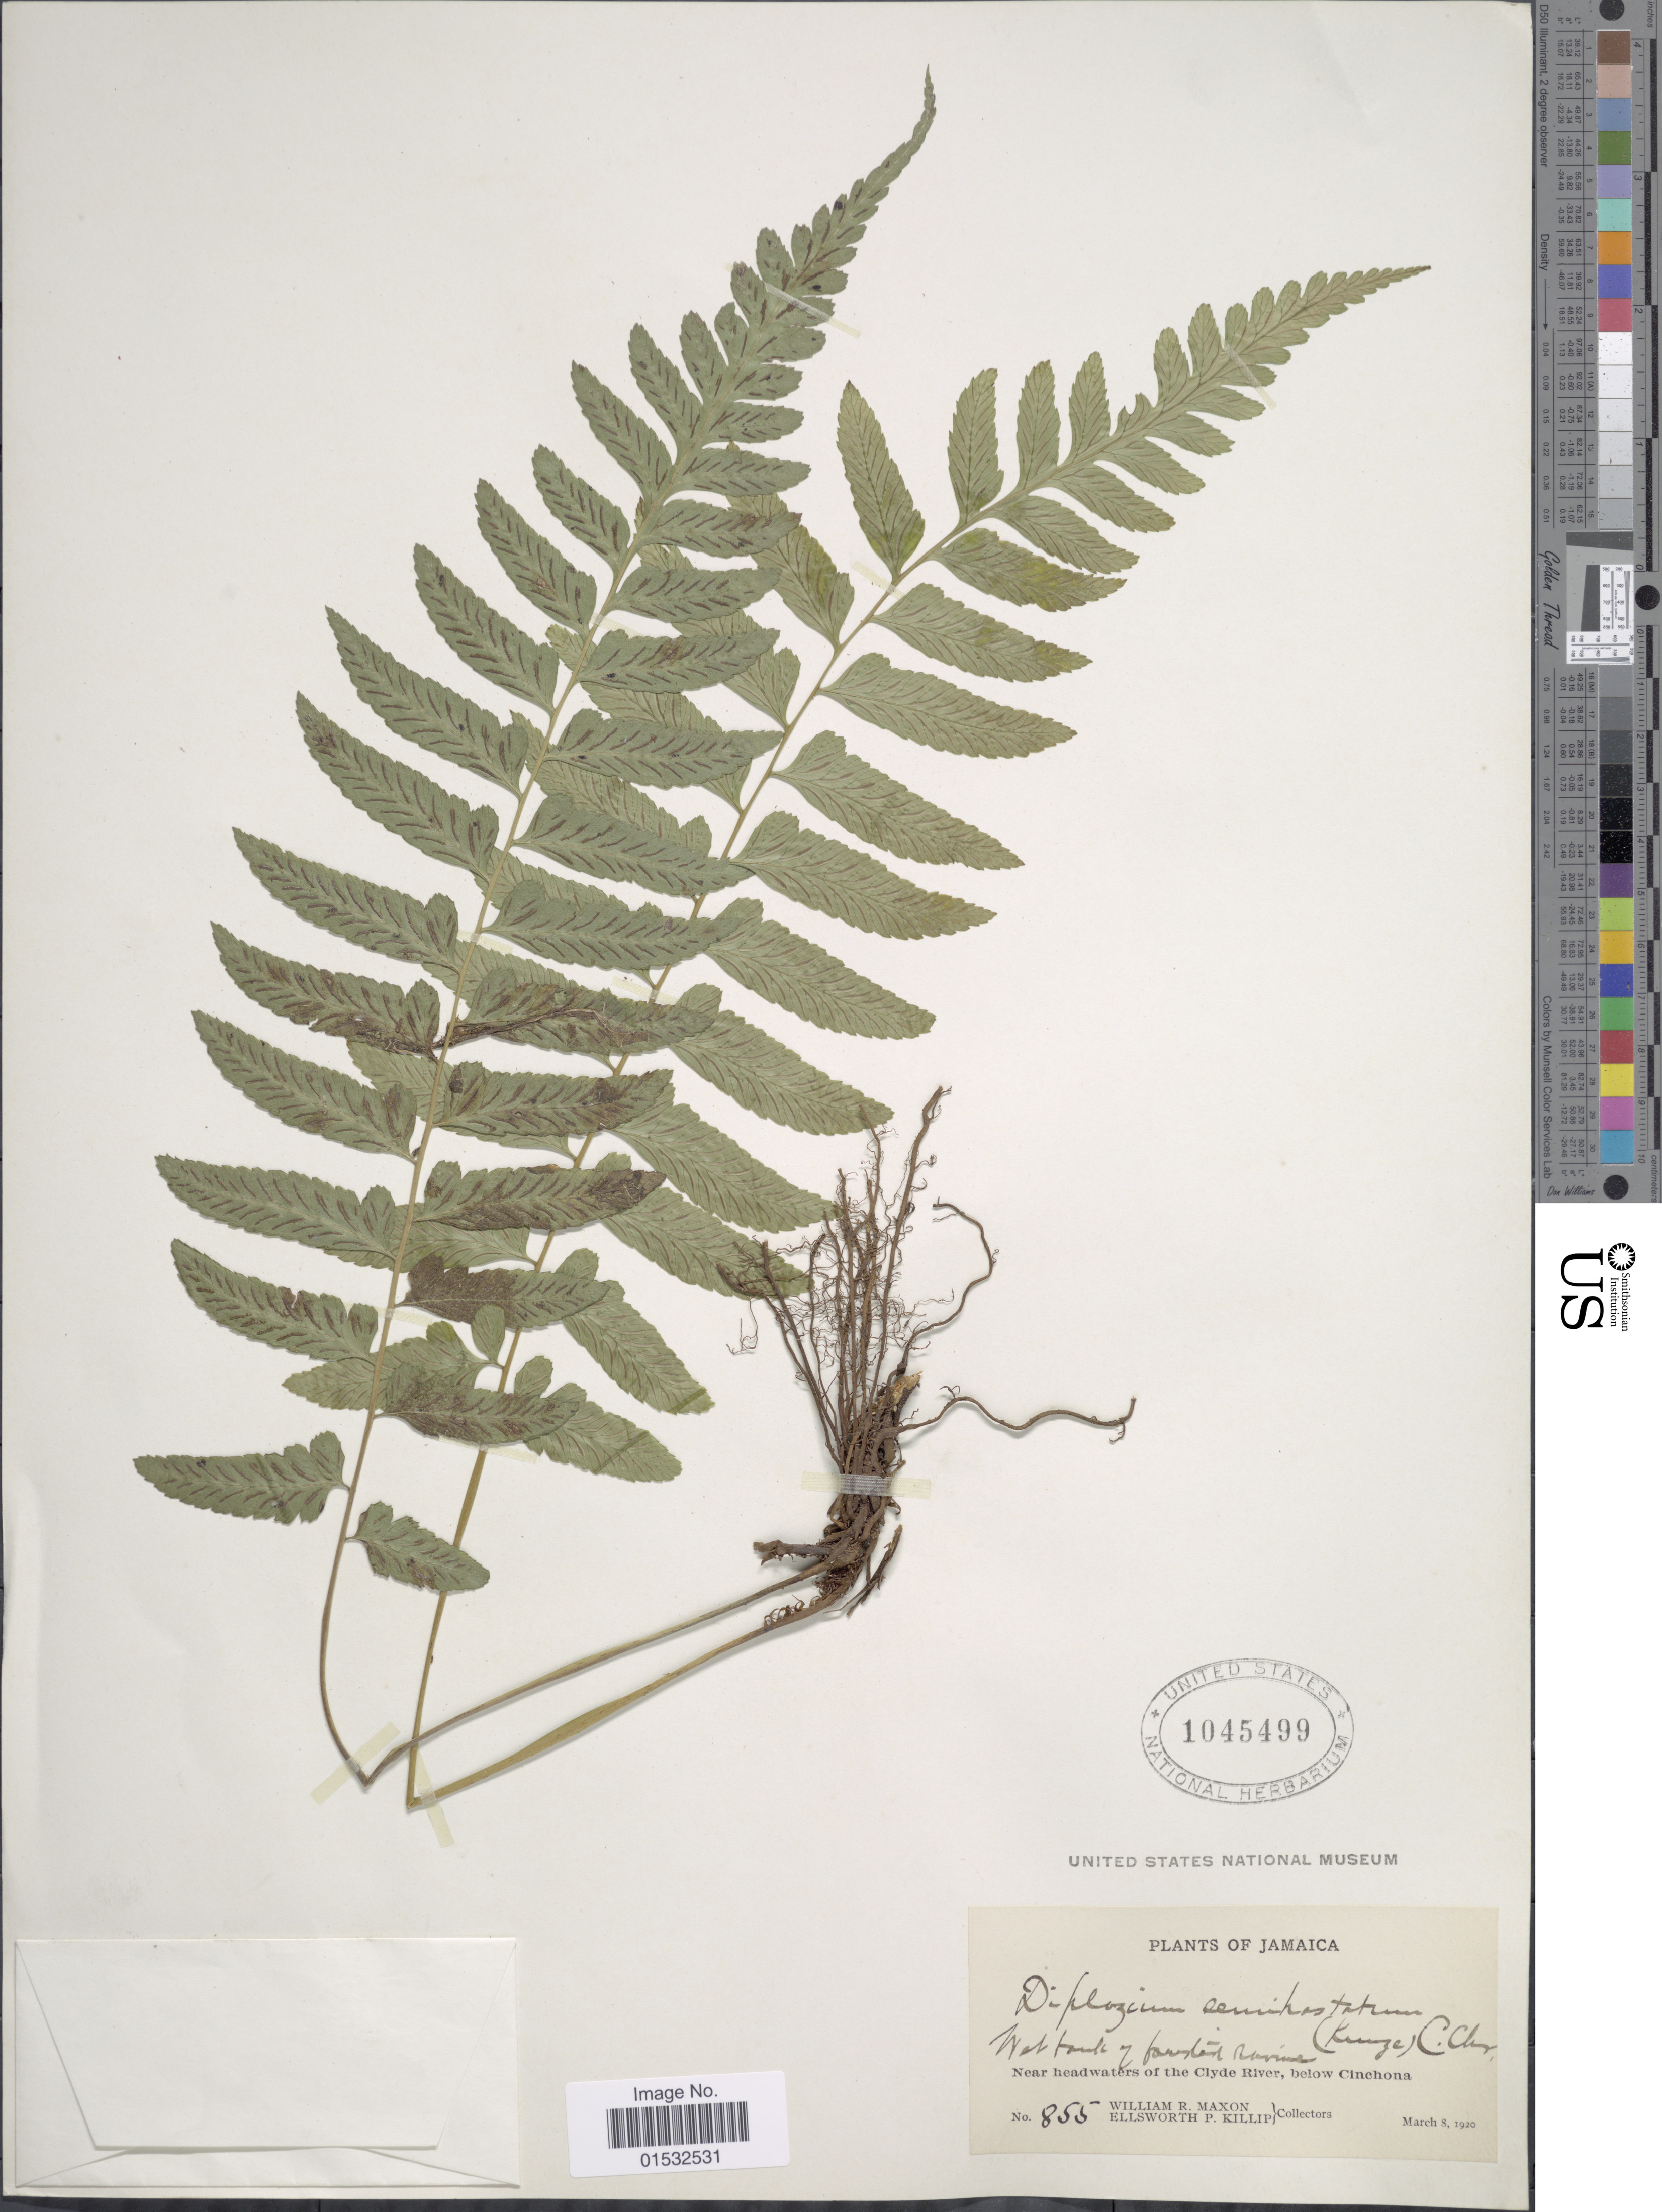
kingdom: Plantae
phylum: Tracheophyta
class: Polypodiopsida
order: Polypodiales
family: Athyriaceae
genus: Diplazium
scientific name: Diplazium unilobum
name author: (Poir.) Hieron.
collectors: W. R. Maxon & E. P. Killip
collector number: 855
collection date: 1920-03-08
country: Jamaica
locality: Near headwaters of the Clyde River, below Cinchona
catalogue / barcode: US 1045499